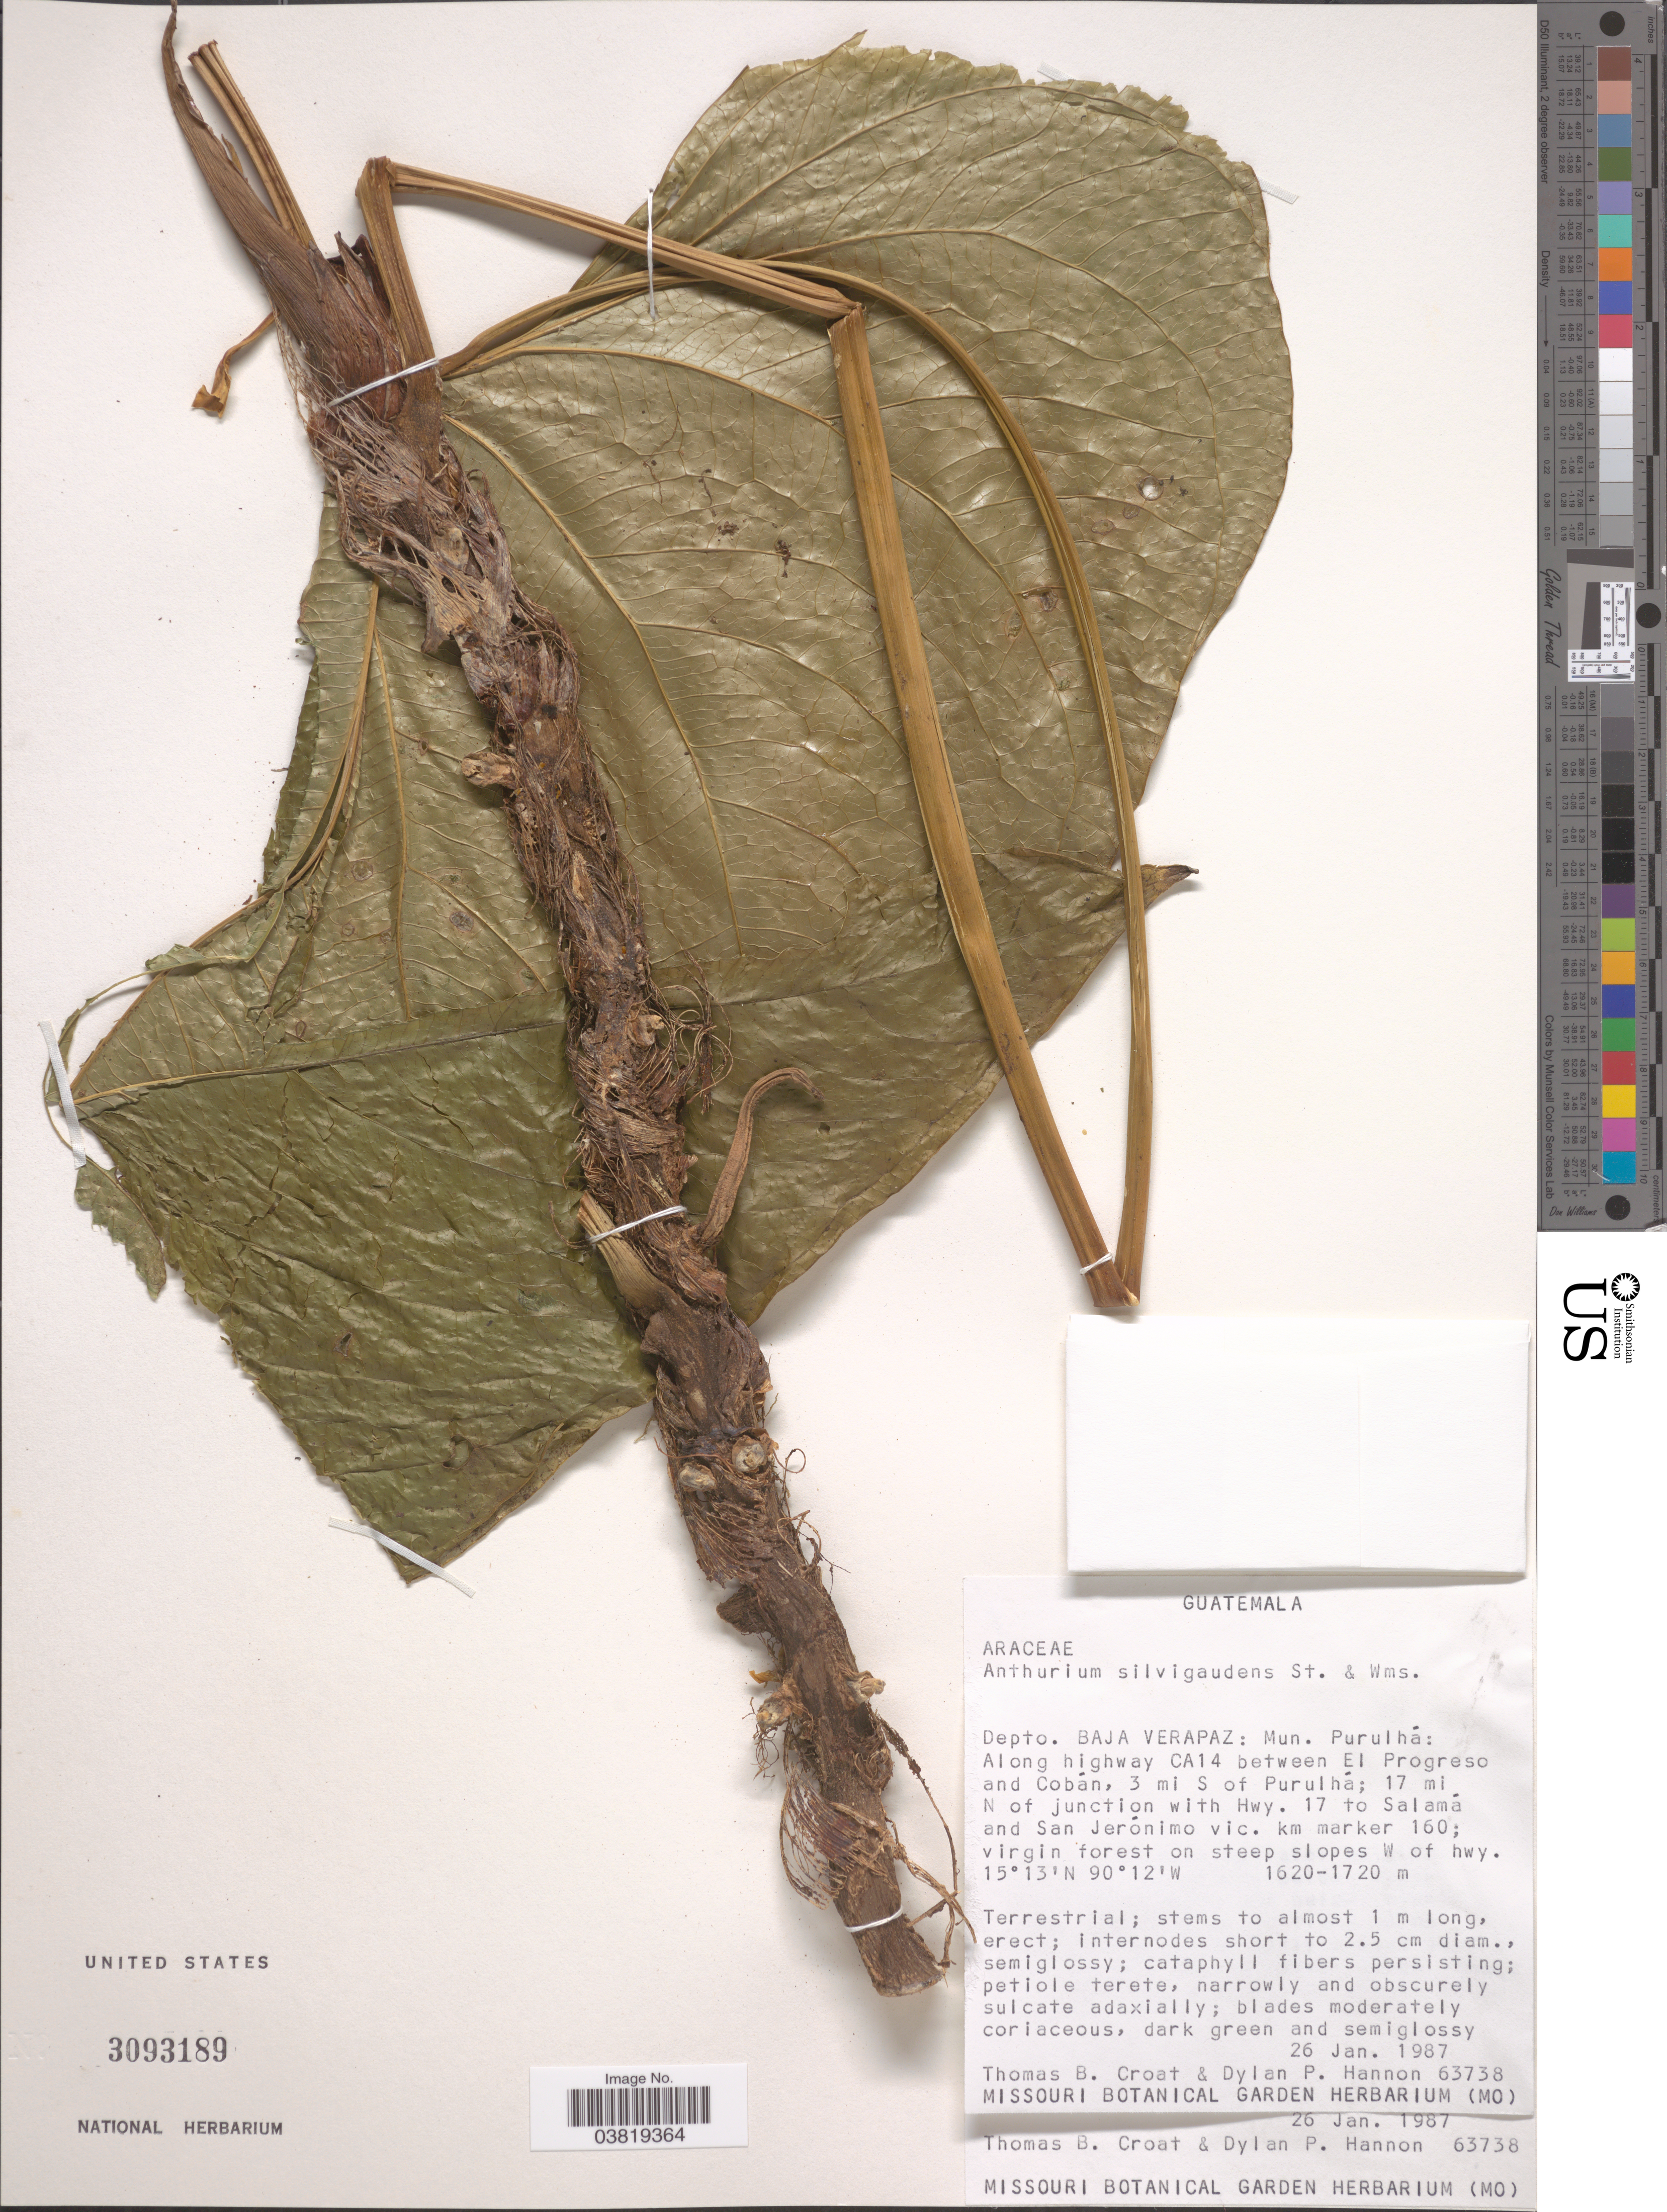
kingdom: Plantae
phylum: Tracheophyta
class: Liliopsida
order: Alismatales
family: Araceae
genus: Anthurium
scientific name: Anthurium silvigaudens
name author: Standl. & Steyerm.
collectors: T. B. Croat & D. Hannon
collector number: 63738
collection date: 1987-01-26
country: Guatemala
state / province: Baja Verapaz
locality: Depto. Baja Verapaz: Mun. Purulhá: Along highway CA14 between El Progreso and Cobán, 3 mi S of Purulhá; 17 mi N of junction with Hwy. 17 to Salamá and San Jerónimo vic. km marker 160; steep slopes W of hwy.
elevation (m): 1620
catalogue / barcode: US 3093189